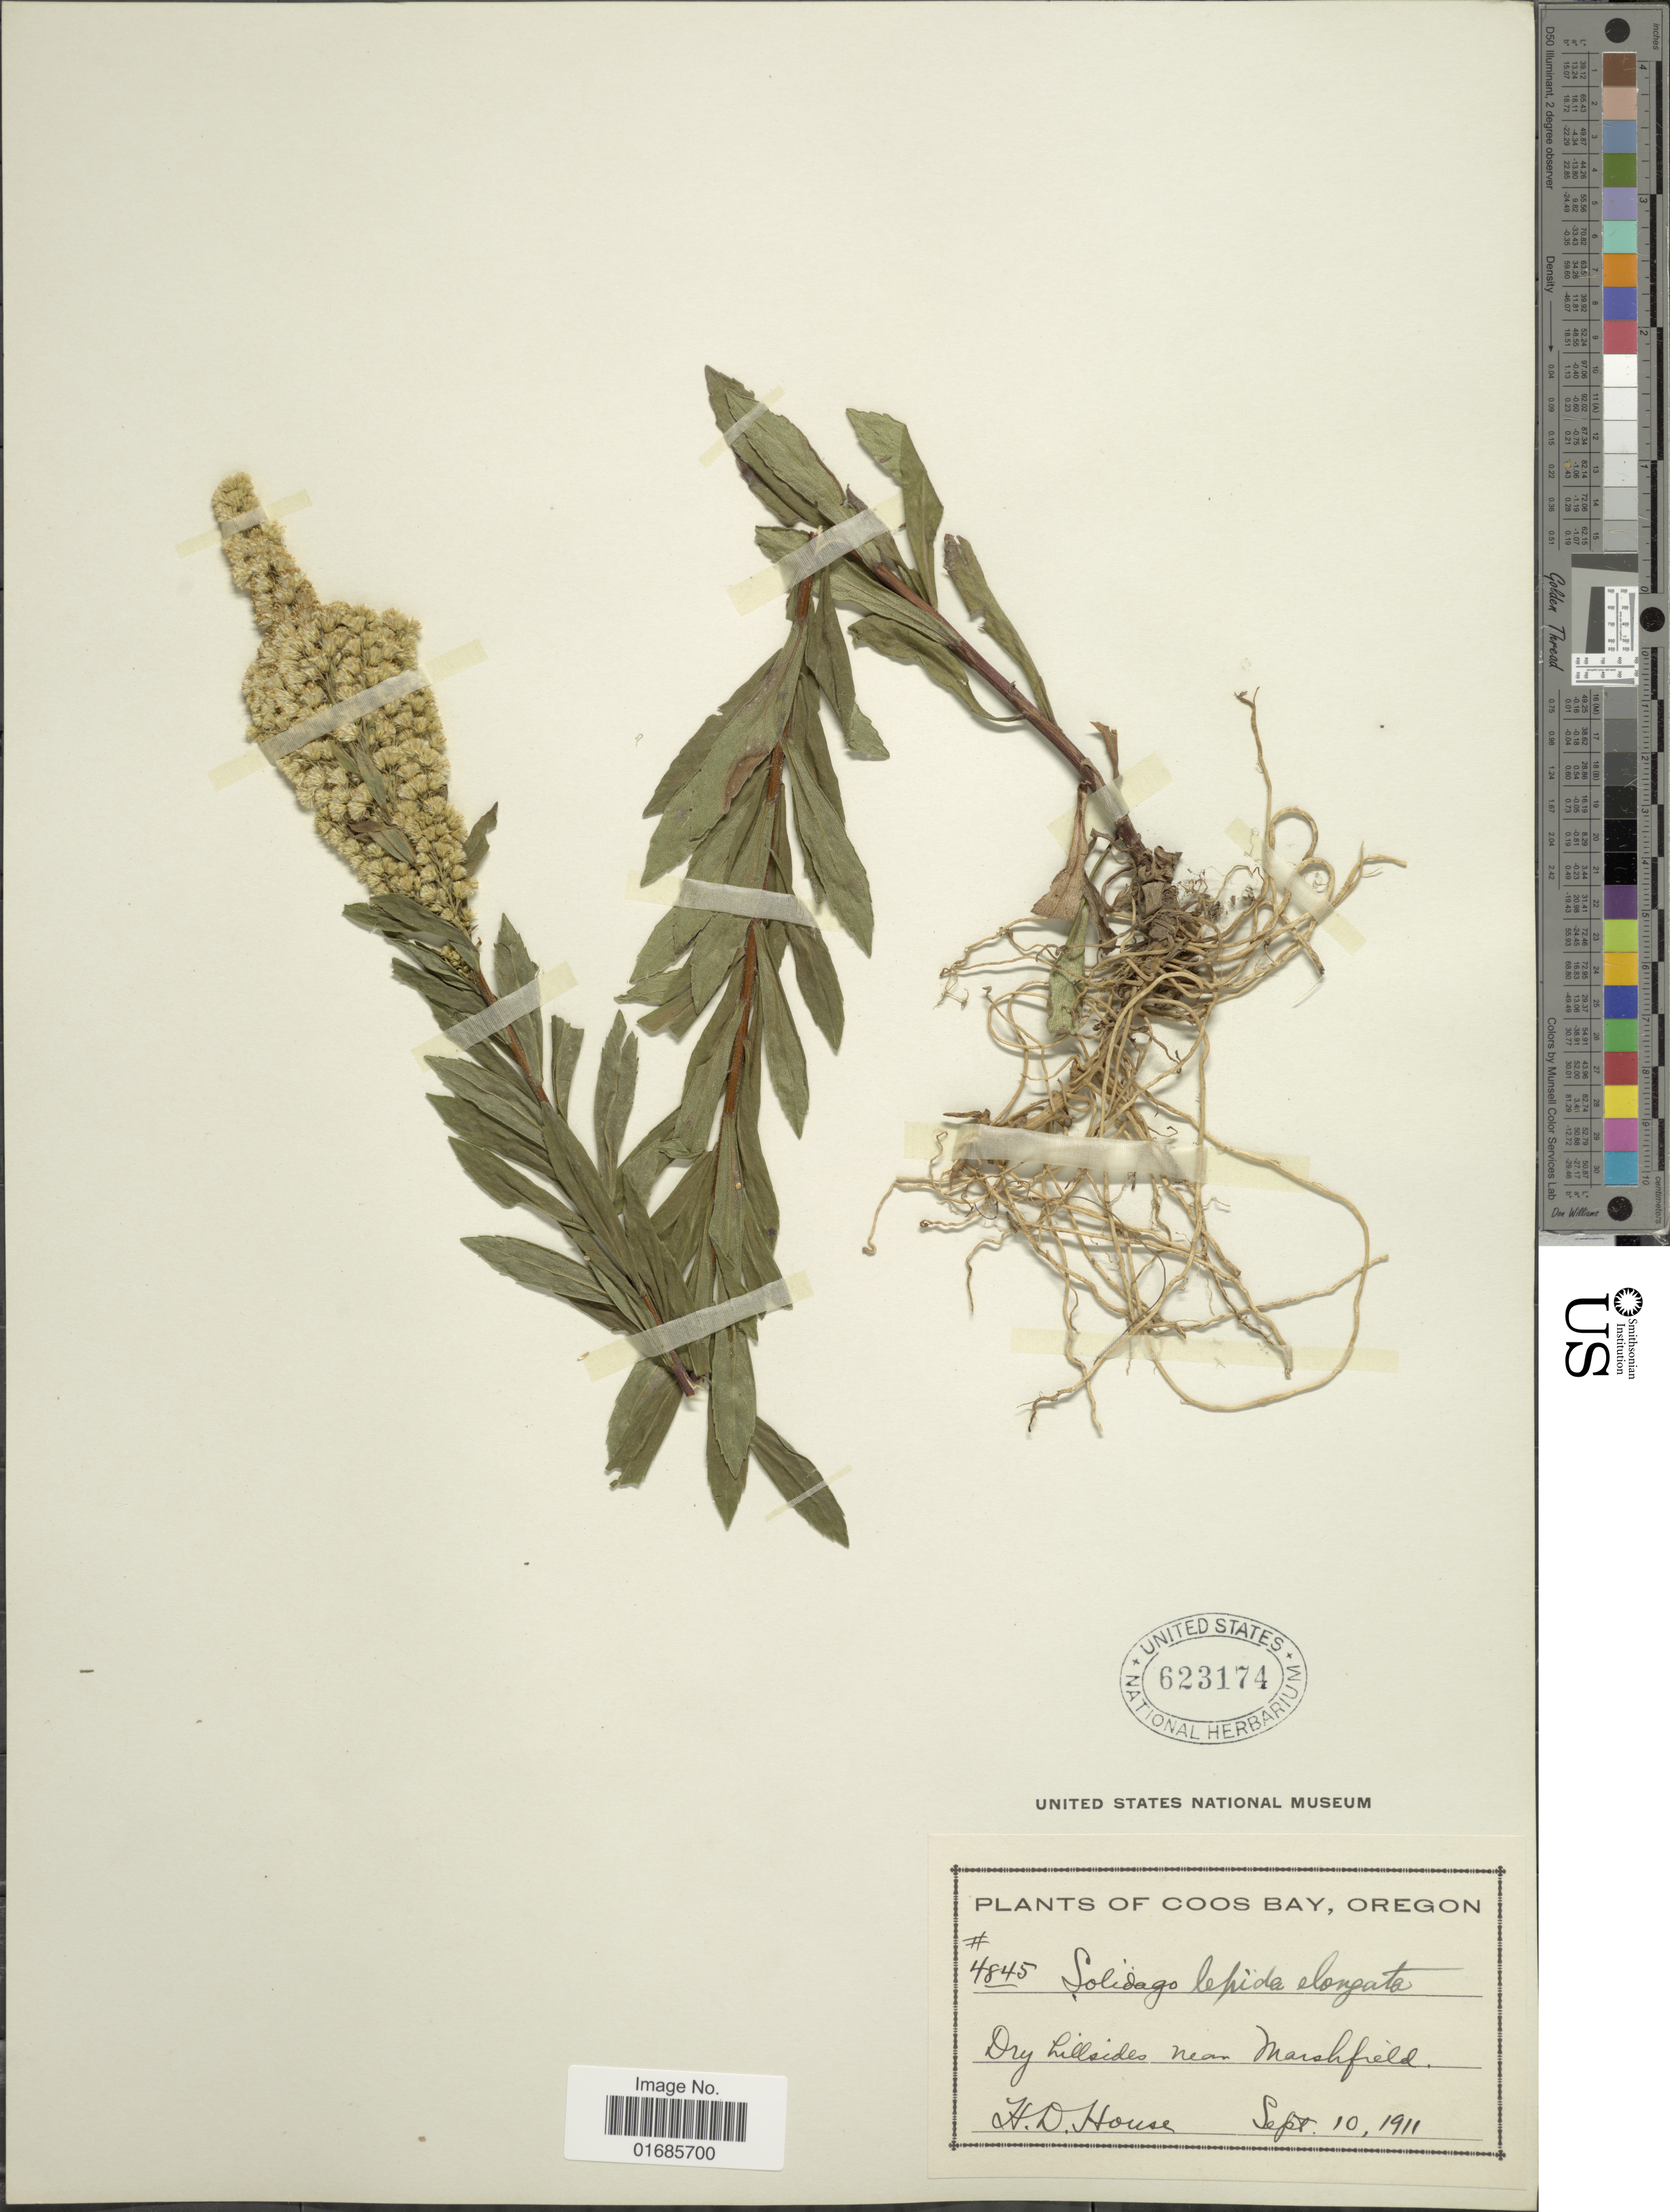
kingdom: Plantae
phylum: Tracheophyta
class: Magnoliopsida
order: Asterales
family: Asteraceae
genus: Solidago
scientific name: Solidago canadensis var. salebrosa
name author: (Piper) M.E. Jones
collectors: H. D. House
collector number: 4845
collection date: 1911-09-10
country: United States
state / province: Oregon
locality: Coos Bay, near Marshfield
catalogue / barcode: US 623174